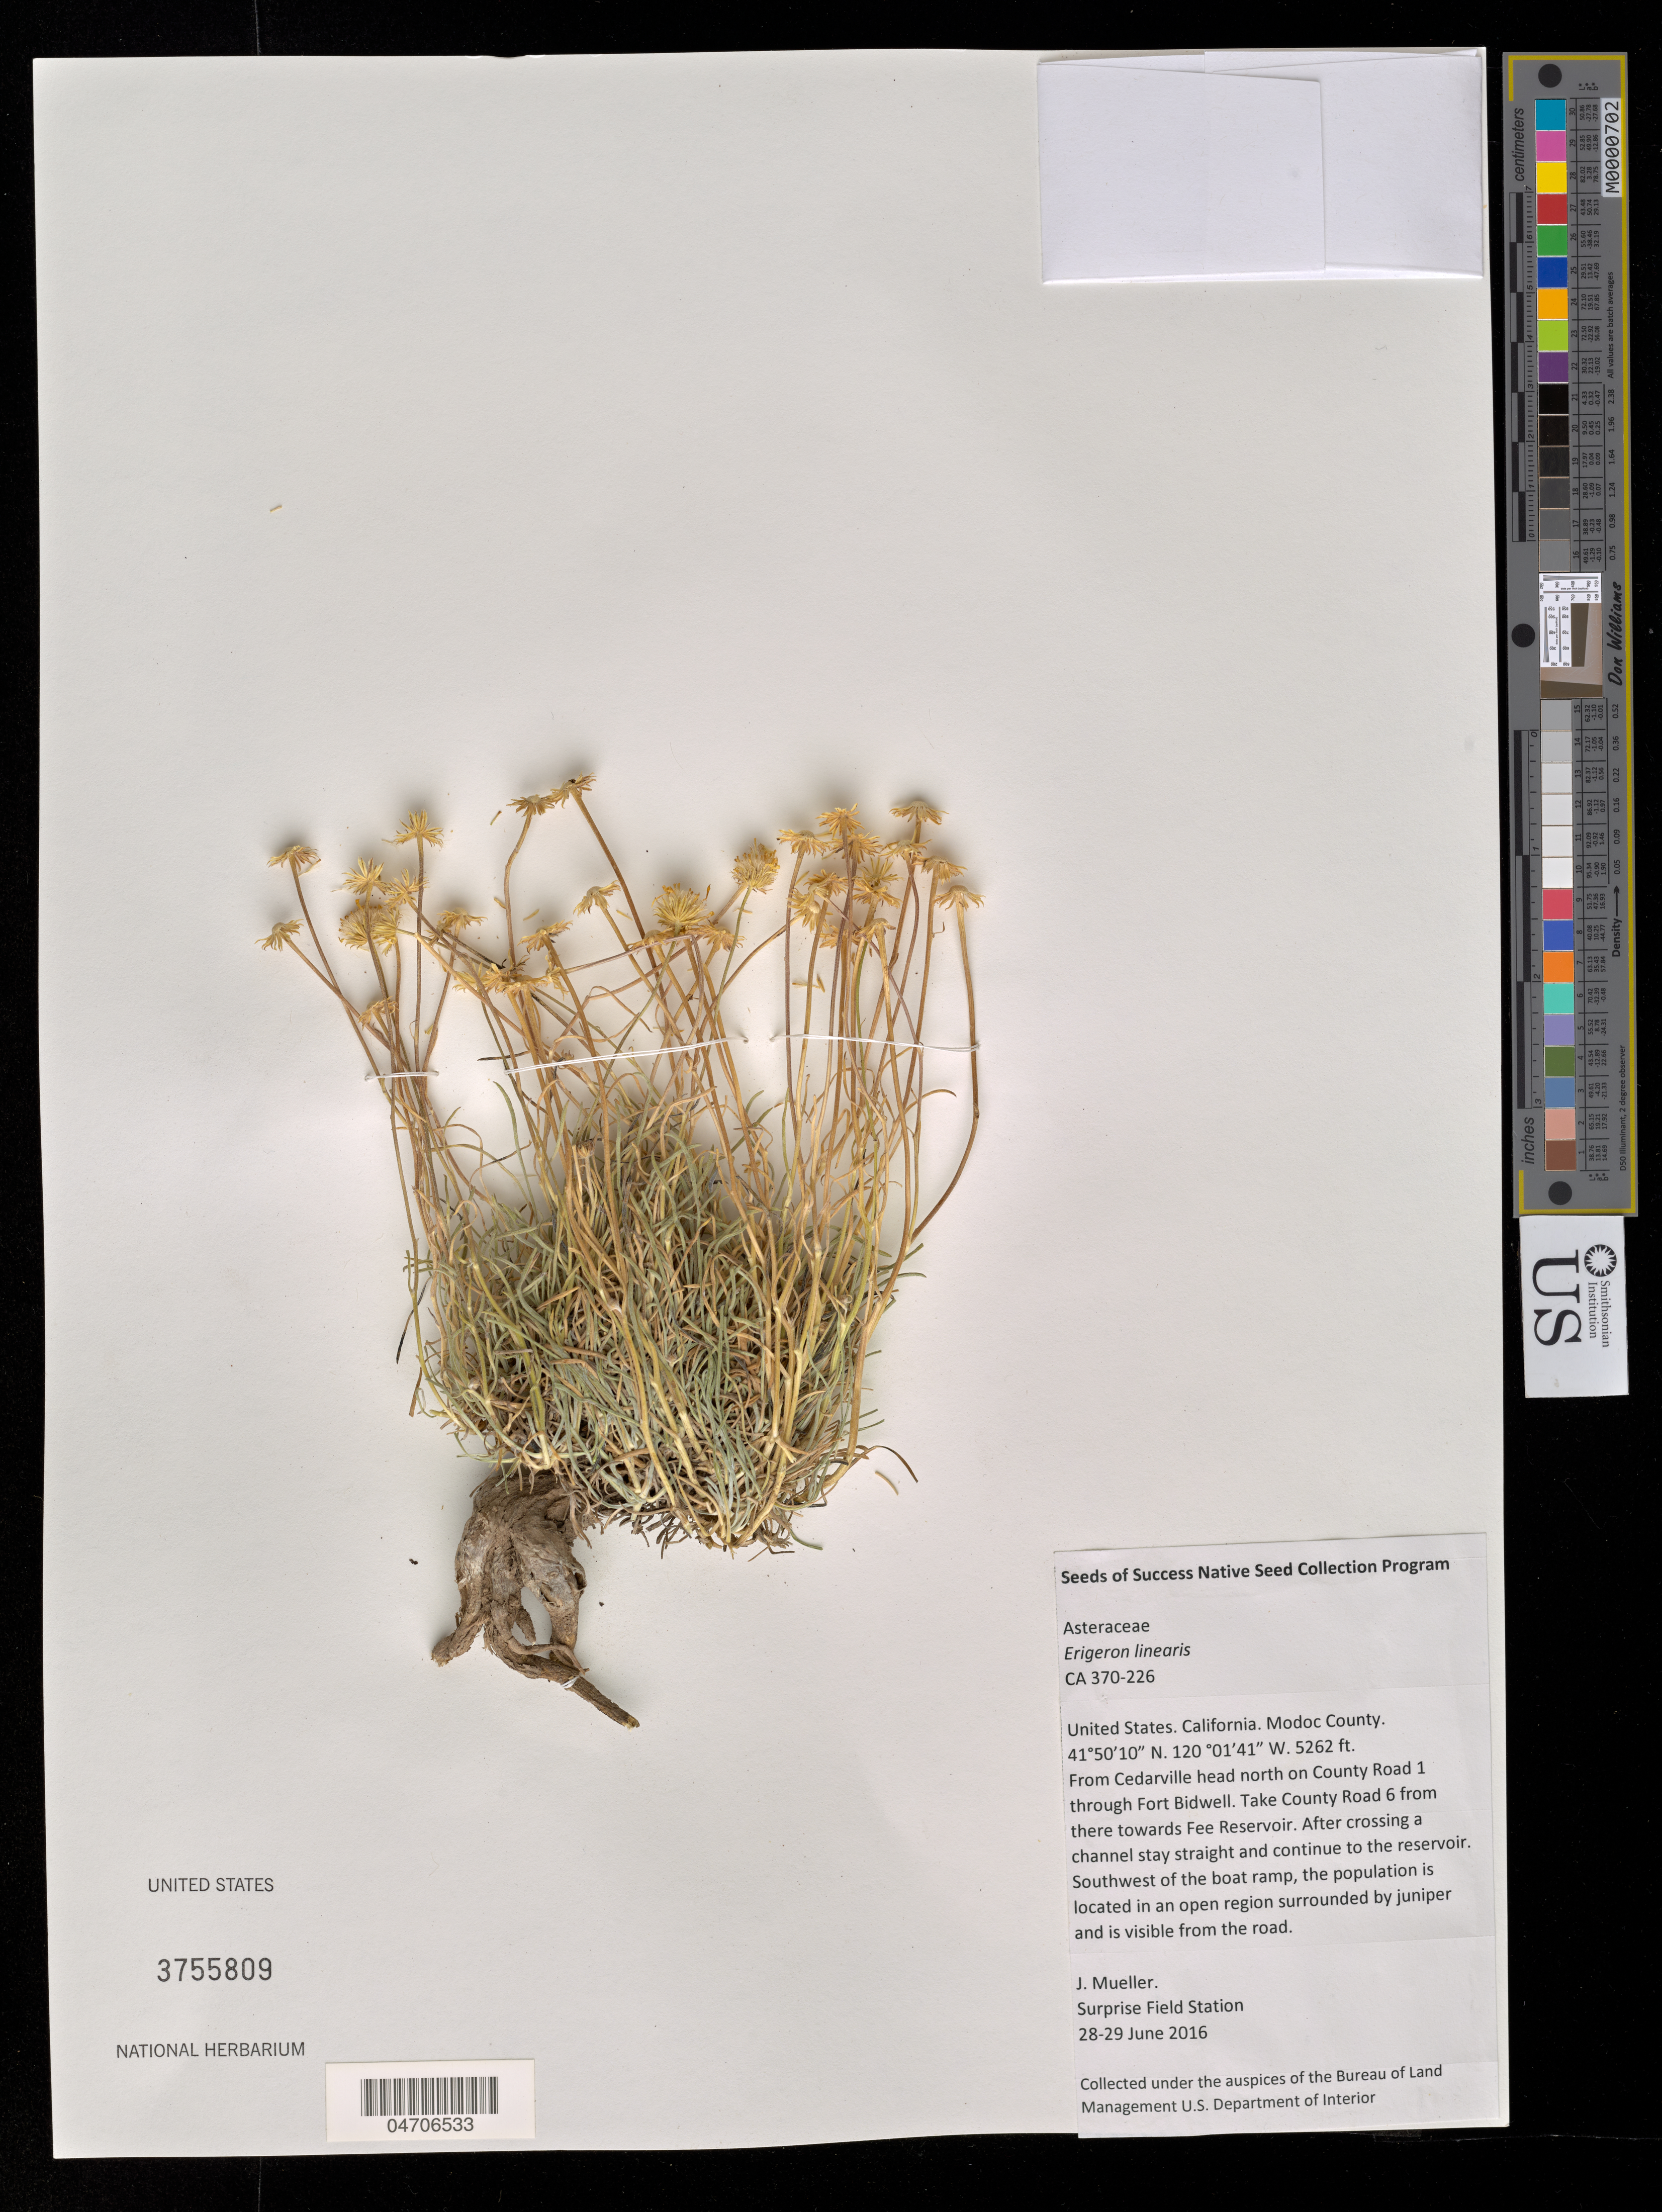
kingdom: Plantae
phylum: Tracheophyta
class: Magnoliopsida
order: Asterales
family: Asteraceae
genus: Erigeron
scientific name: Erigeron linearis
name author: (Hook.) Piper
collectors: J. Mueller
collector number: CA370-226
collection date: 2016-06-28/2016-06-29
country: United States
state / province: California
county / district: Modoc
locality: Modoc County. From Cedarville head north on County Road 1 through Fort Bidwell. Take County Road 6 from there towards Fee Reservoir. After crossing a channel stay straight and continue to the reservoir. Southwest of the boat ramp.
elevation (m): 1604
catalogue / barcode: US 3755809